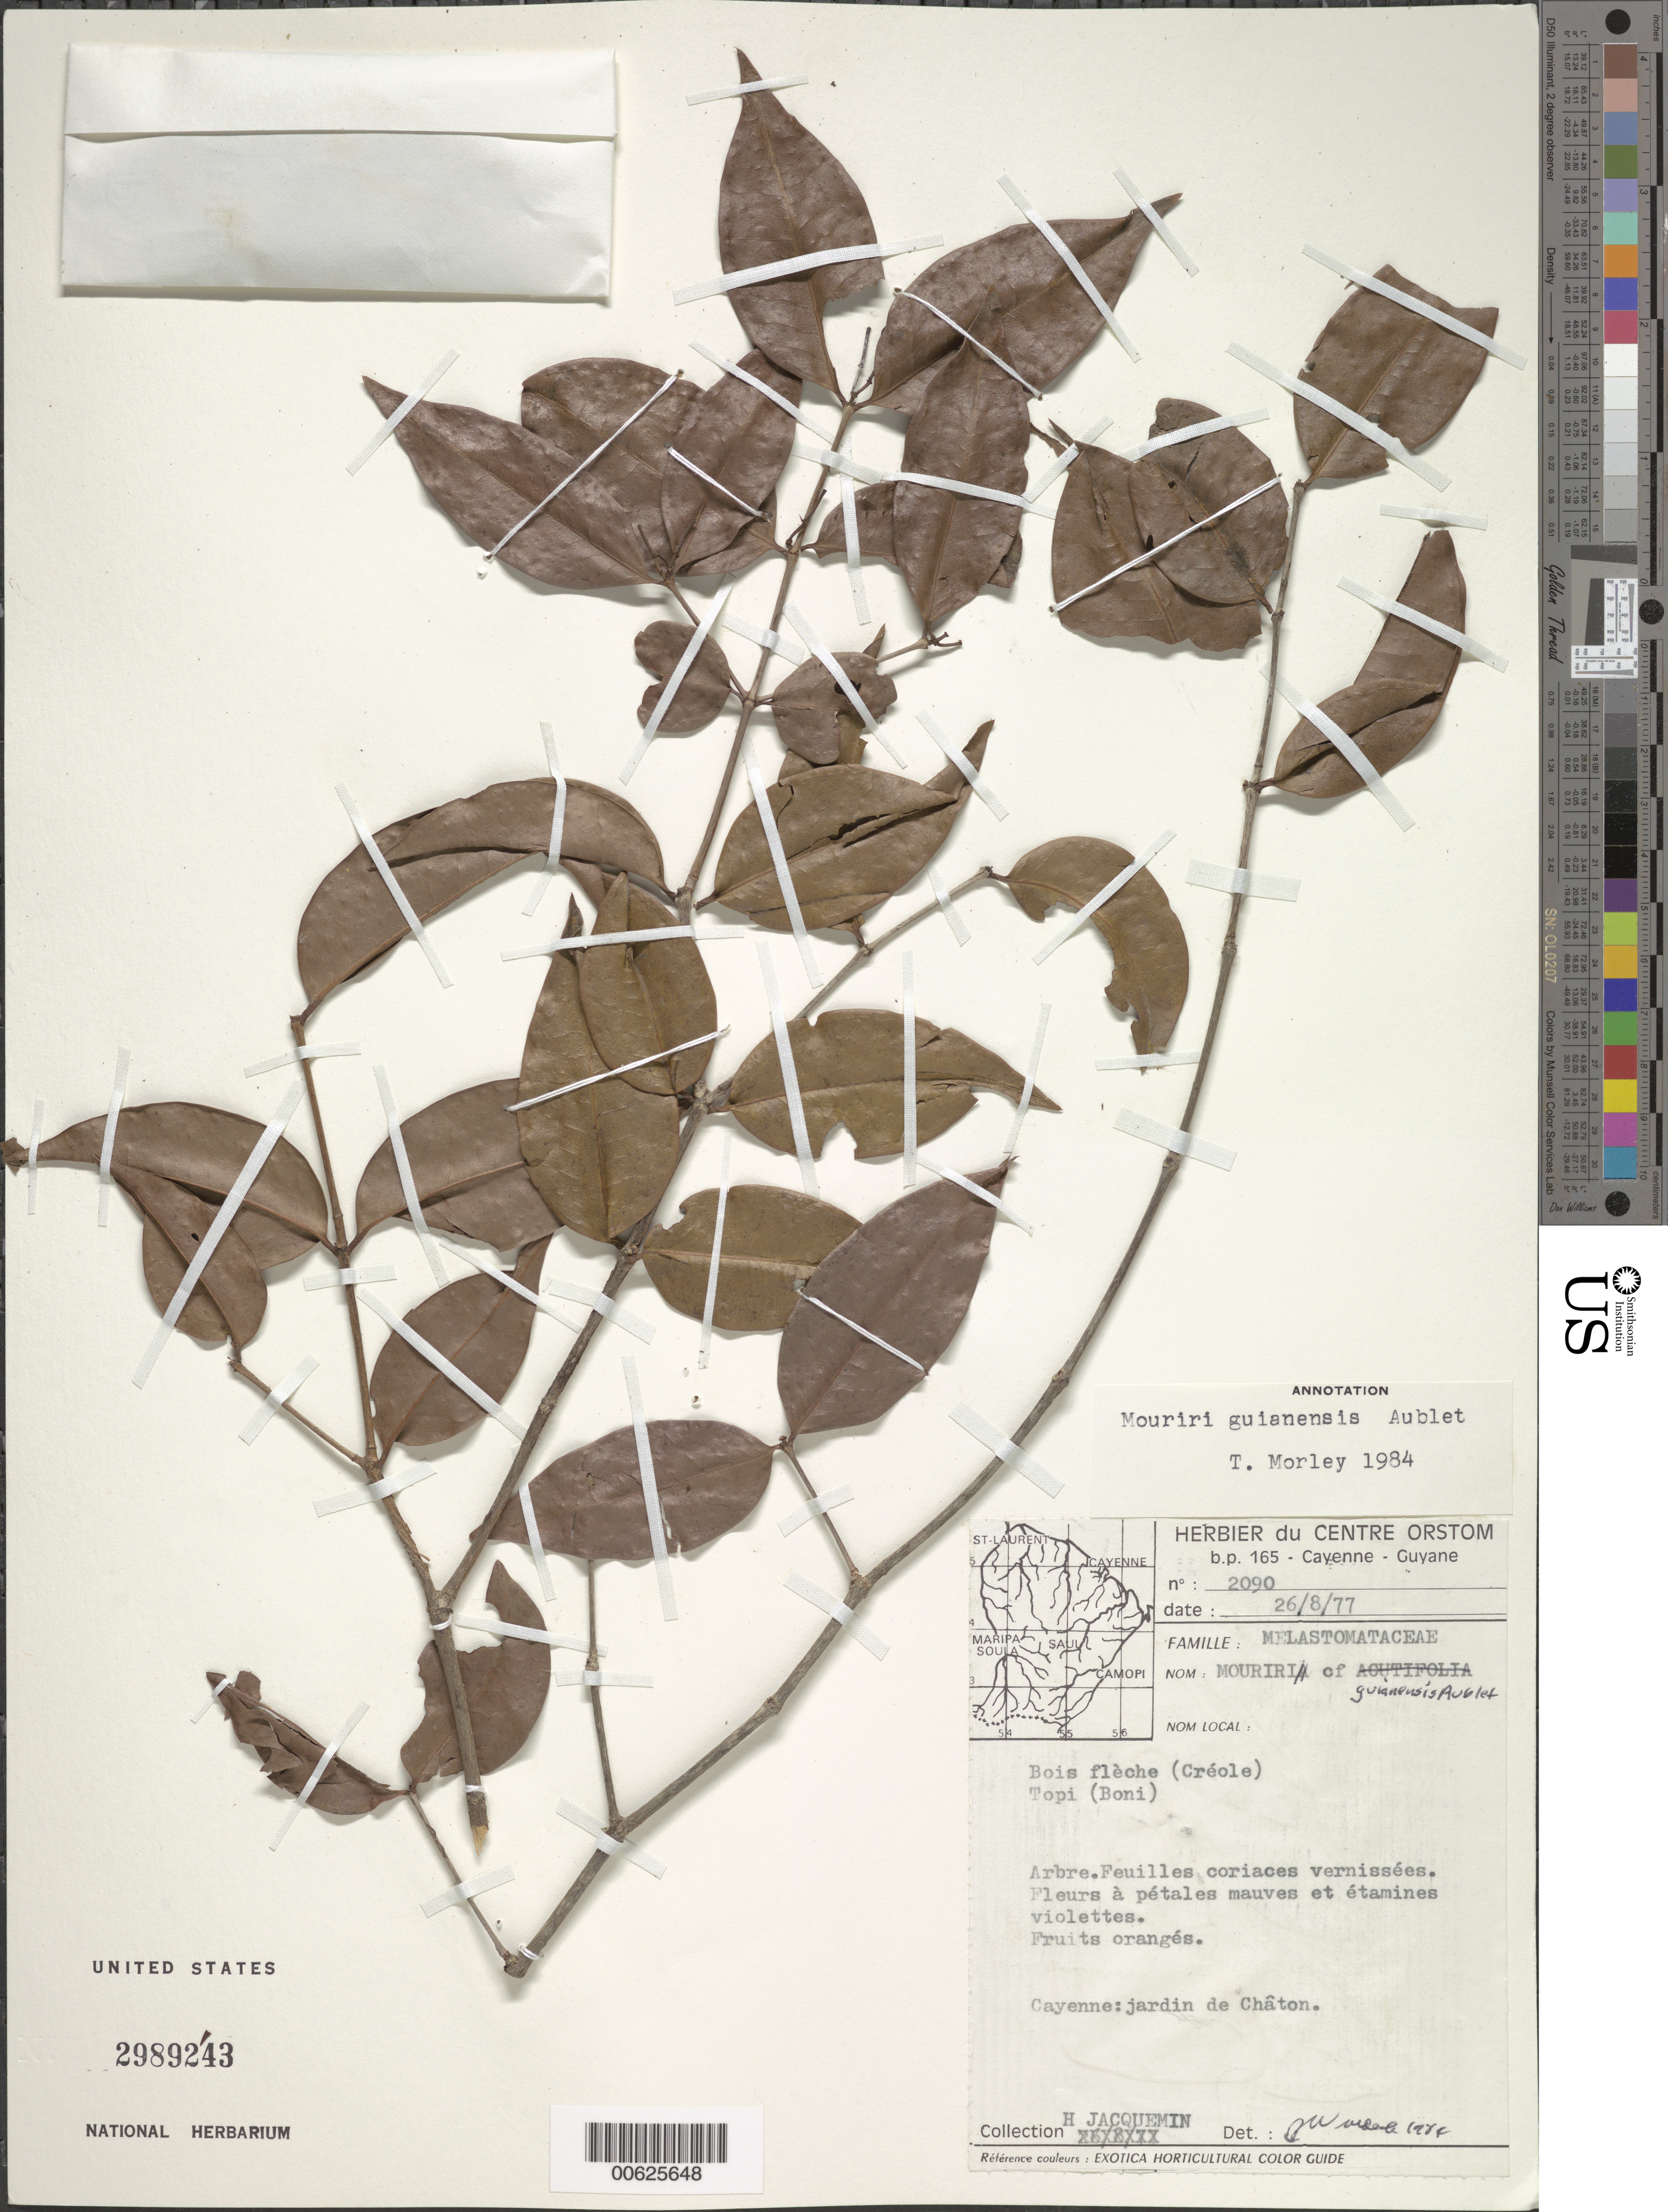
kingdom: Plantae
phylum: Tracheophyta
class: Magnoliopsida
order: Myrtales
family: Melastomataceae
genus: Mouriri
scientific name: Mouriri guianensis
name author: Aubl.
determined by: Wurdack, John J., (US), US (UNITED STATES)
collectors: H. Jacquemin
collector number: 2090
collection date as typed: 26-Aug-77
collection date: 1977-08-26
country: French Guiana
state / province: Cayenne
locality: Cayenne, Jardin de Châton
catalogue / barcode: US 2989243